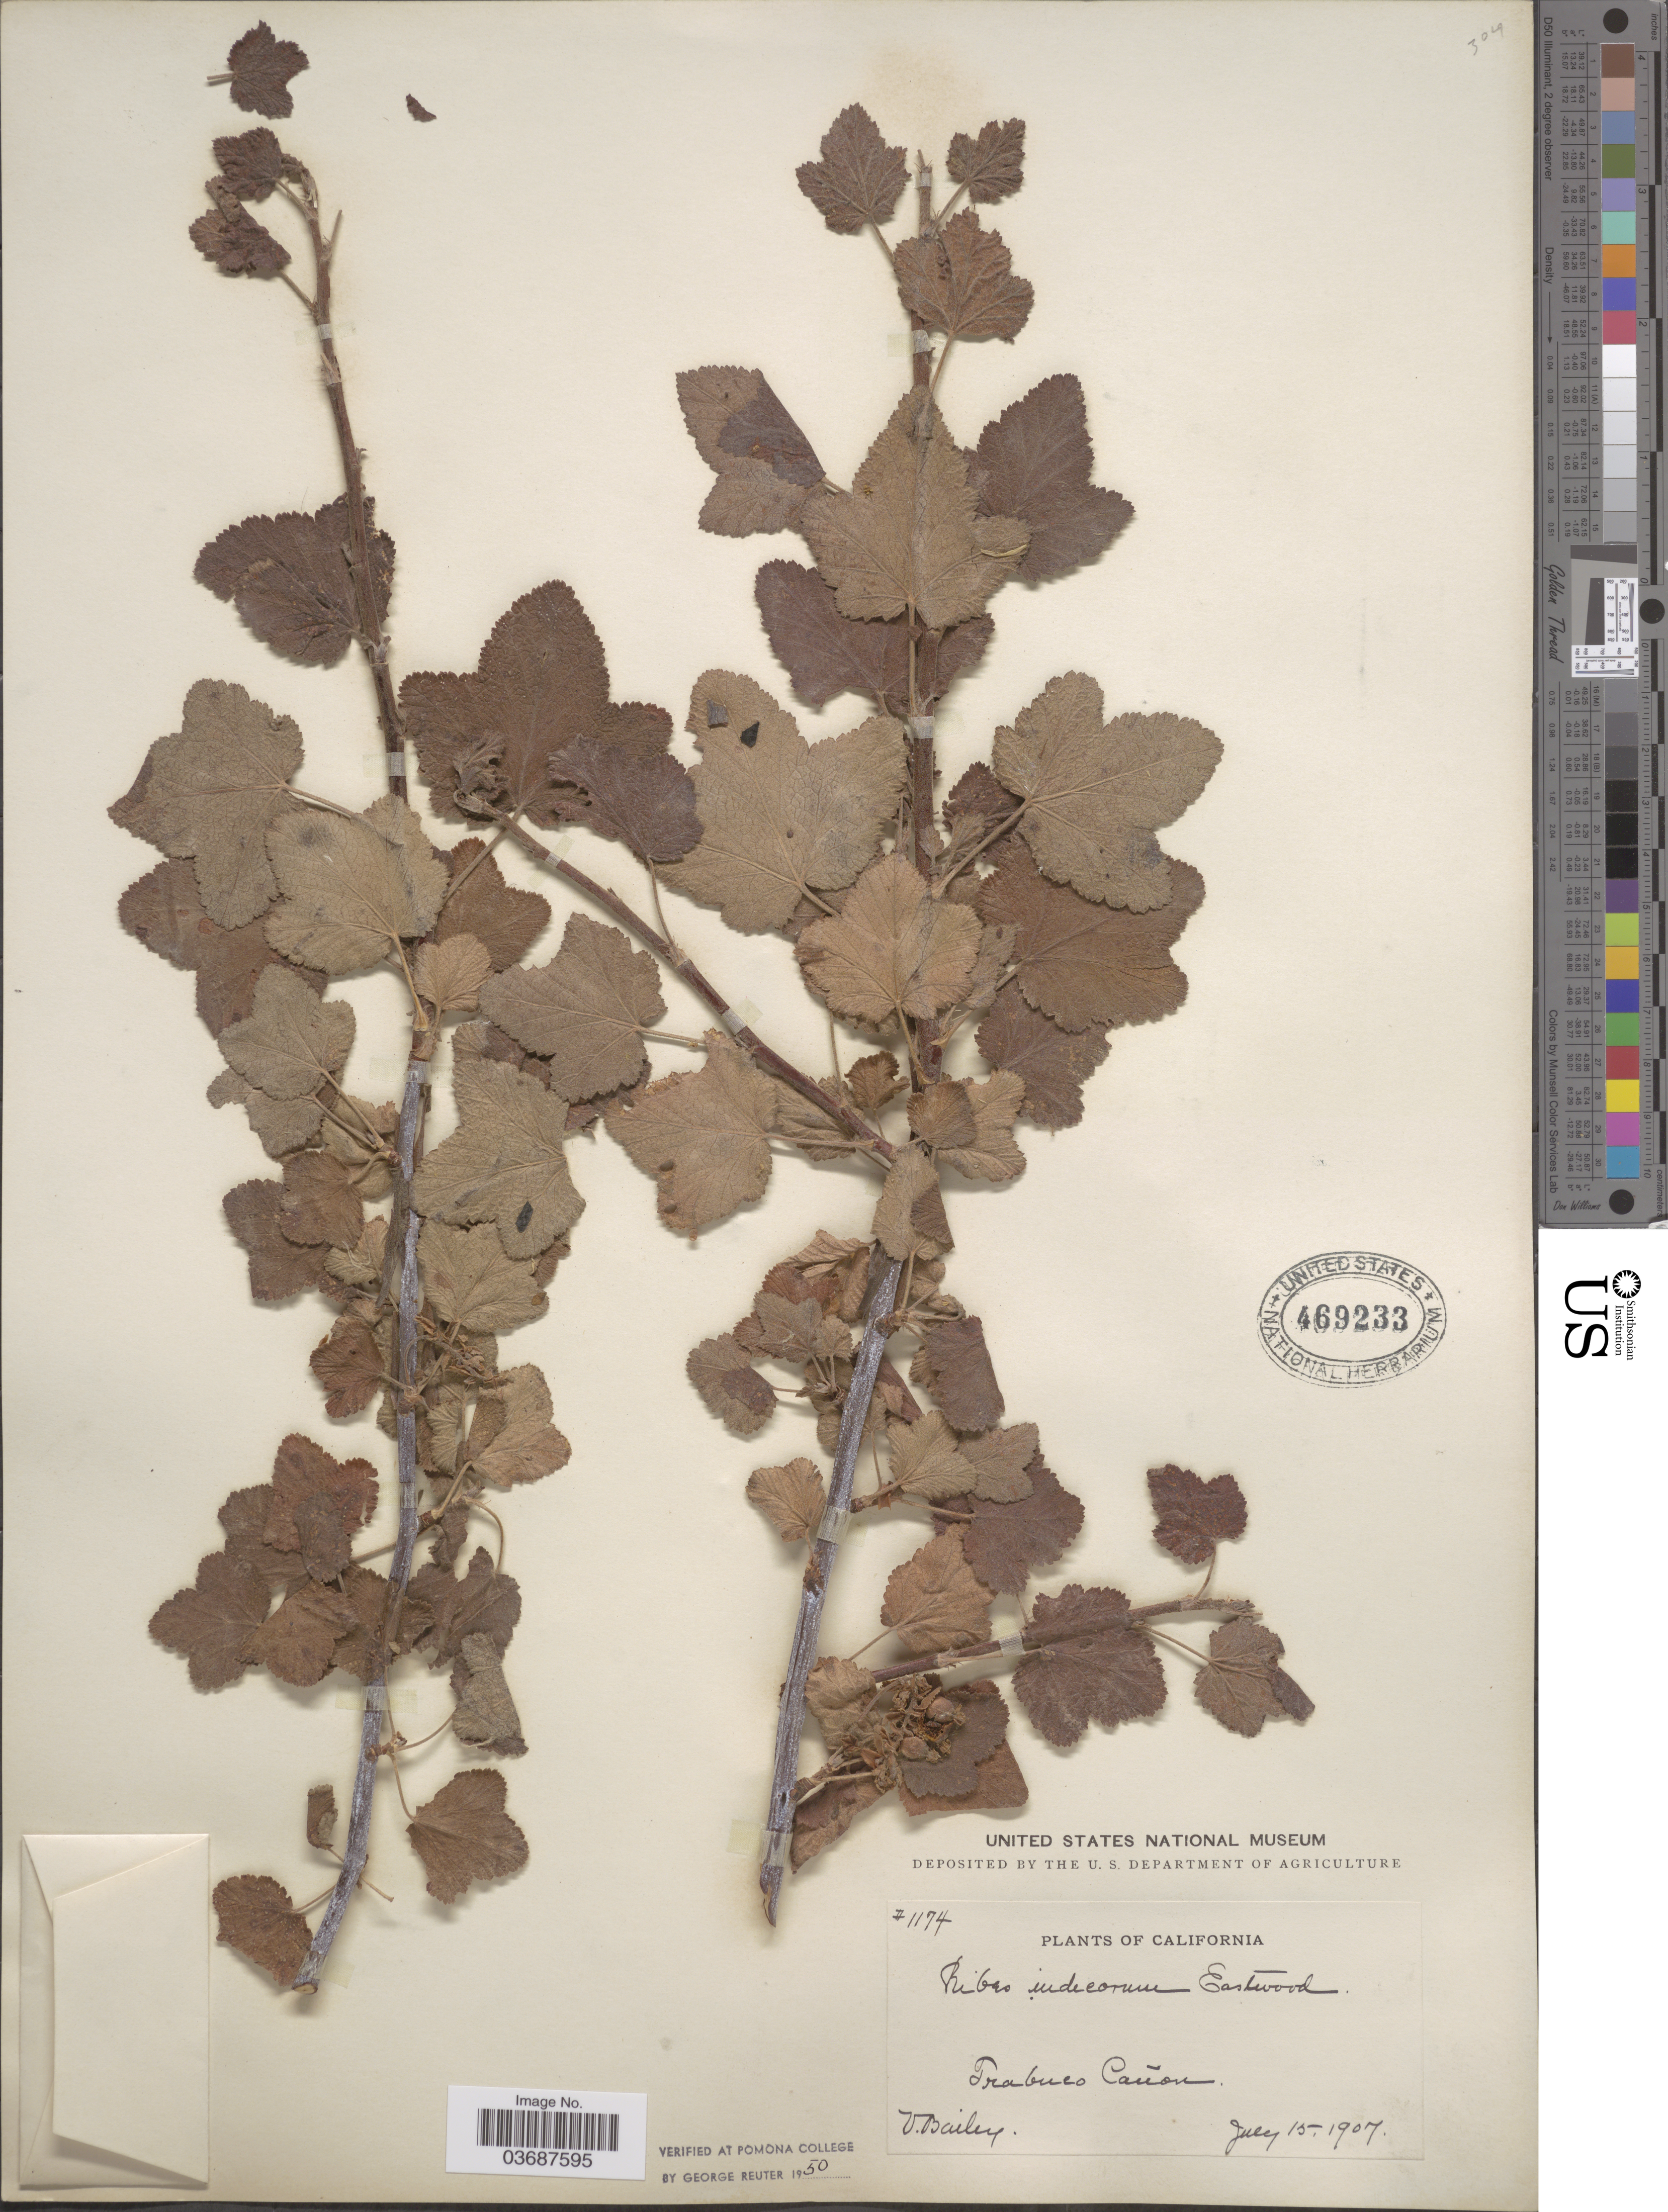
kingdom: Plantae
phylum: Tracheophyta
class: Magnoliopsida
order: Saxifragales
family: Grossulariaceae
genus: Ribes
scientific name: Ribes indecorum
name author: Eastw.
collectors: V. L. Bailey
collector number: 1174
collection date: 1907-07-15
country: United States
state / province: California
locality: Trabuco Cañon.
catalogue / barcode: US 469233